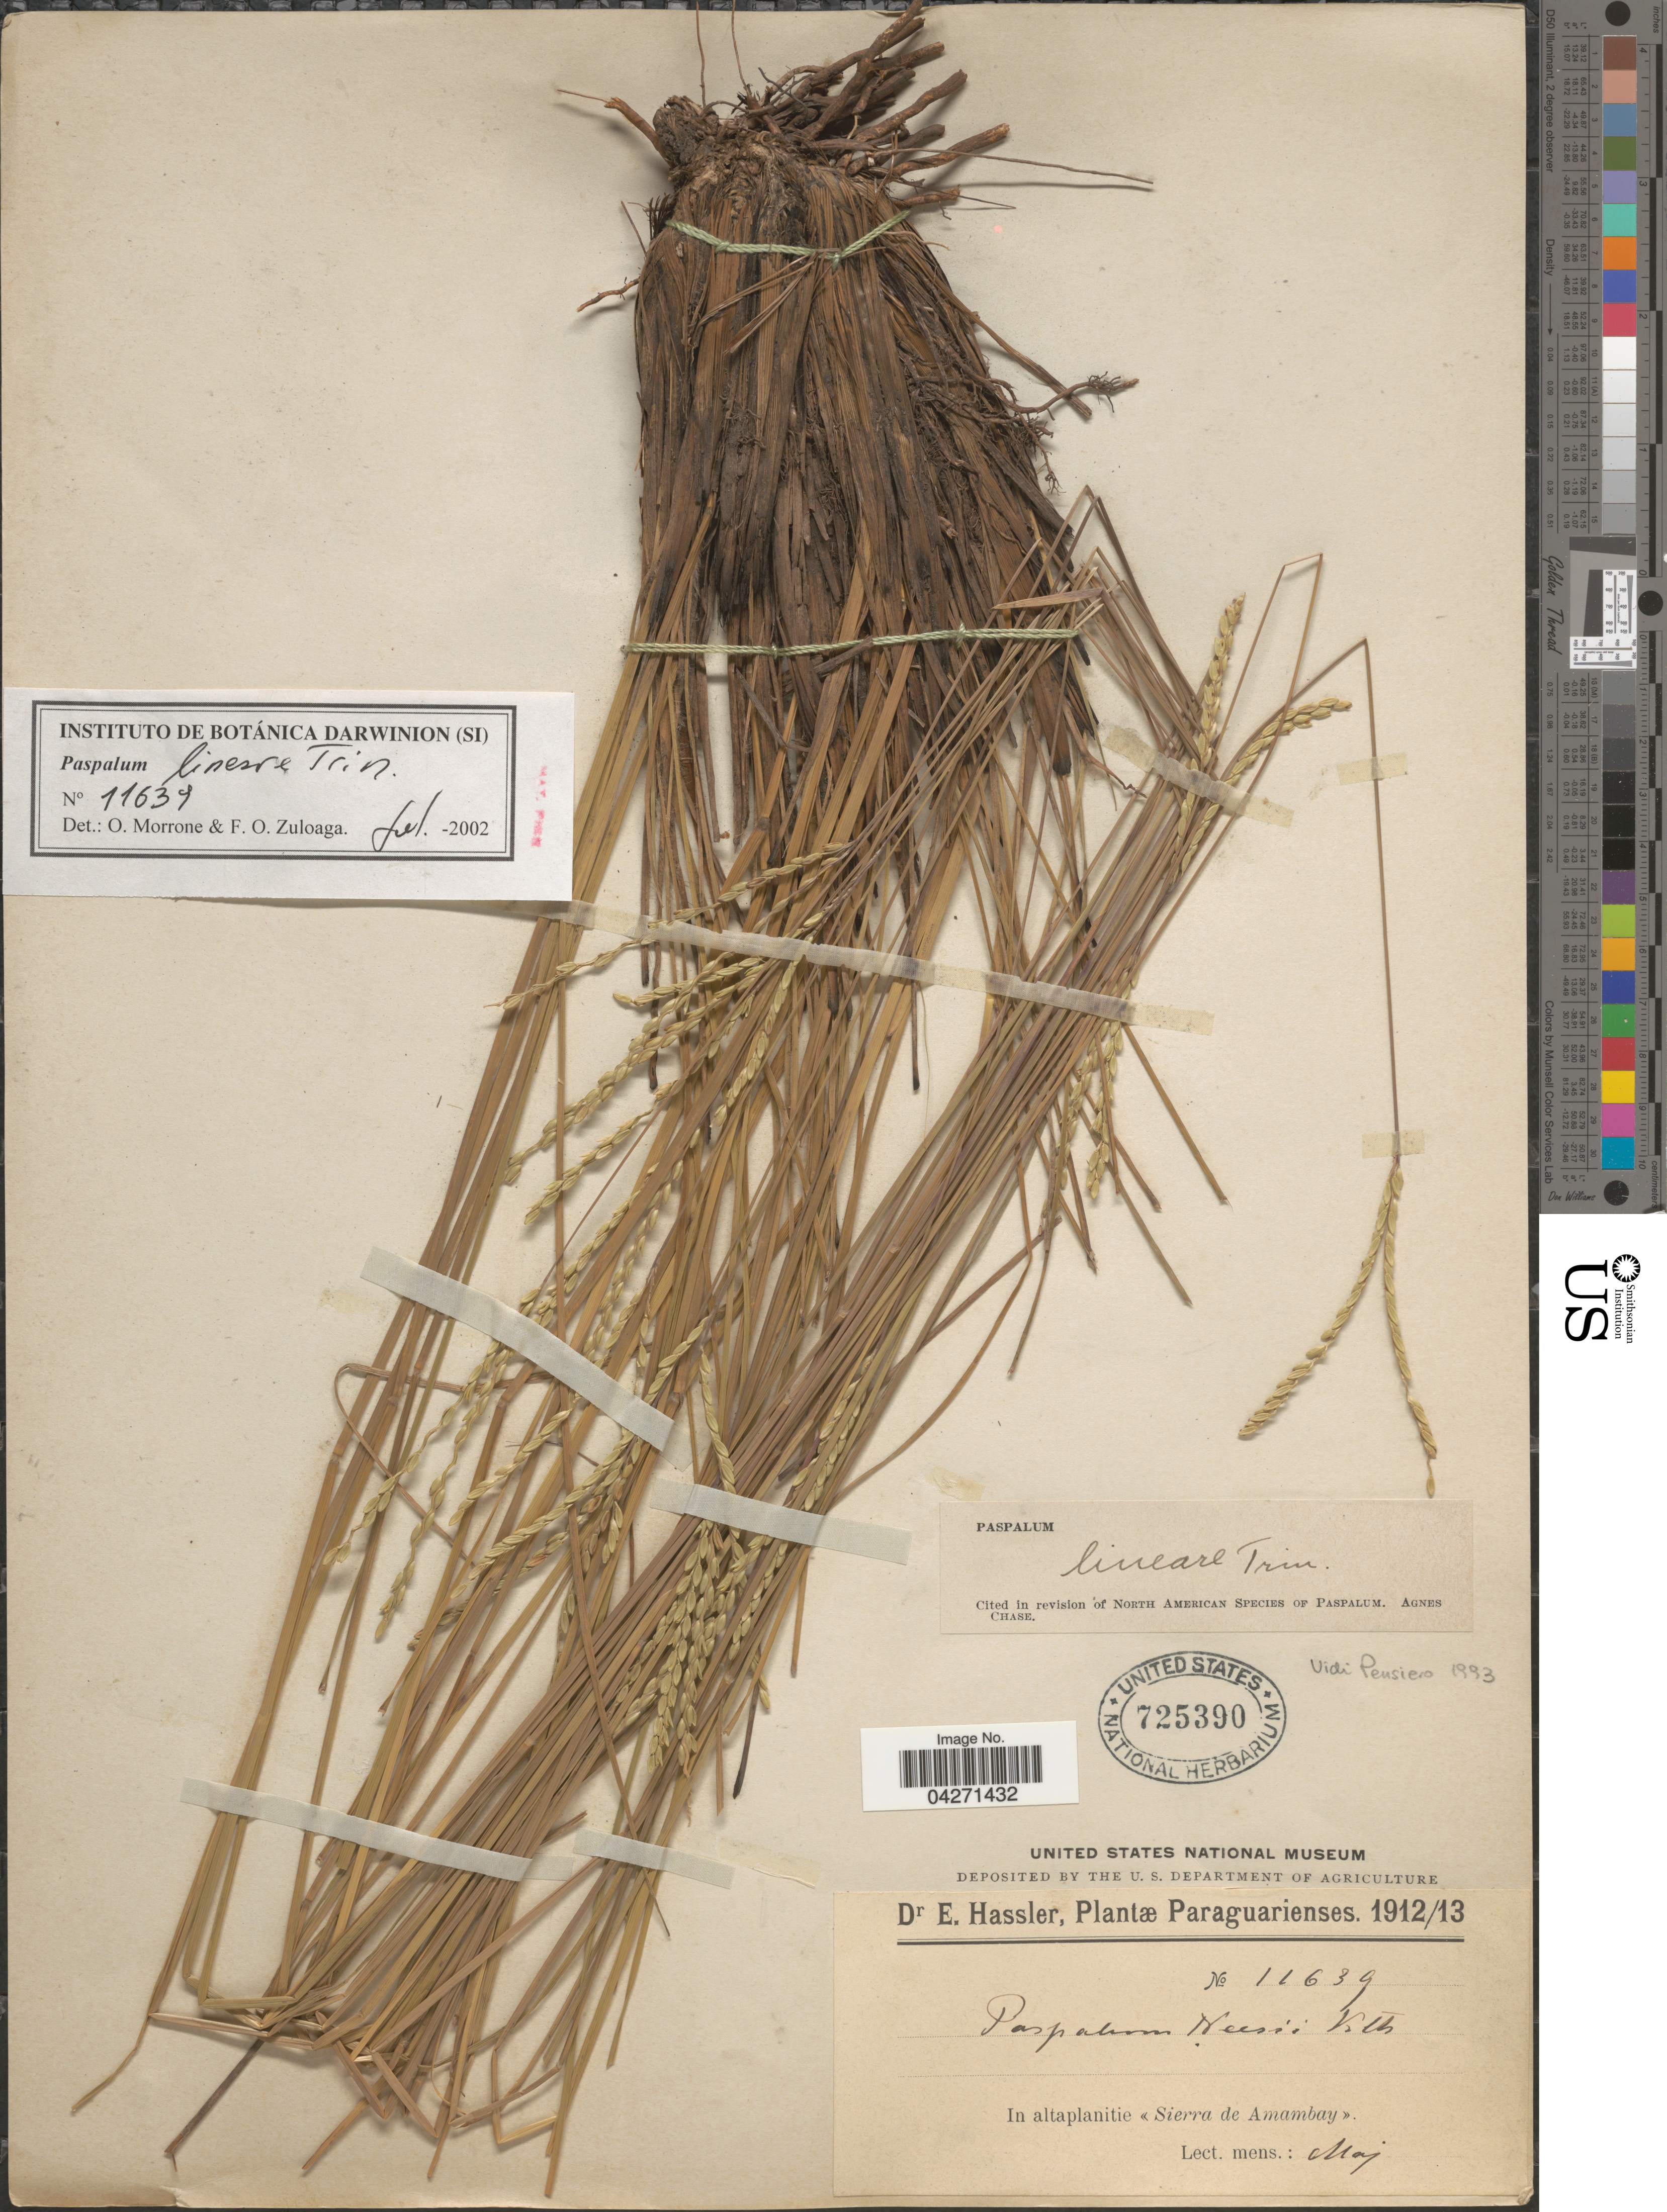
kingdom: Plantae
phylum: Tracheophyta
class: Liliopsida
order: Poales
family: Poaceae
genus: Paspalum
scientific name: Paspalum lineare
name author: E. Fourn.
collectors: E. Hassler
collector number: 11639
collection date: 1912-05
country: Paraguay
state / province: Amambay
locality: Paraguarienses. In altaplanitie «Sierra de Amambay».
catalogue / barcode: US 725390